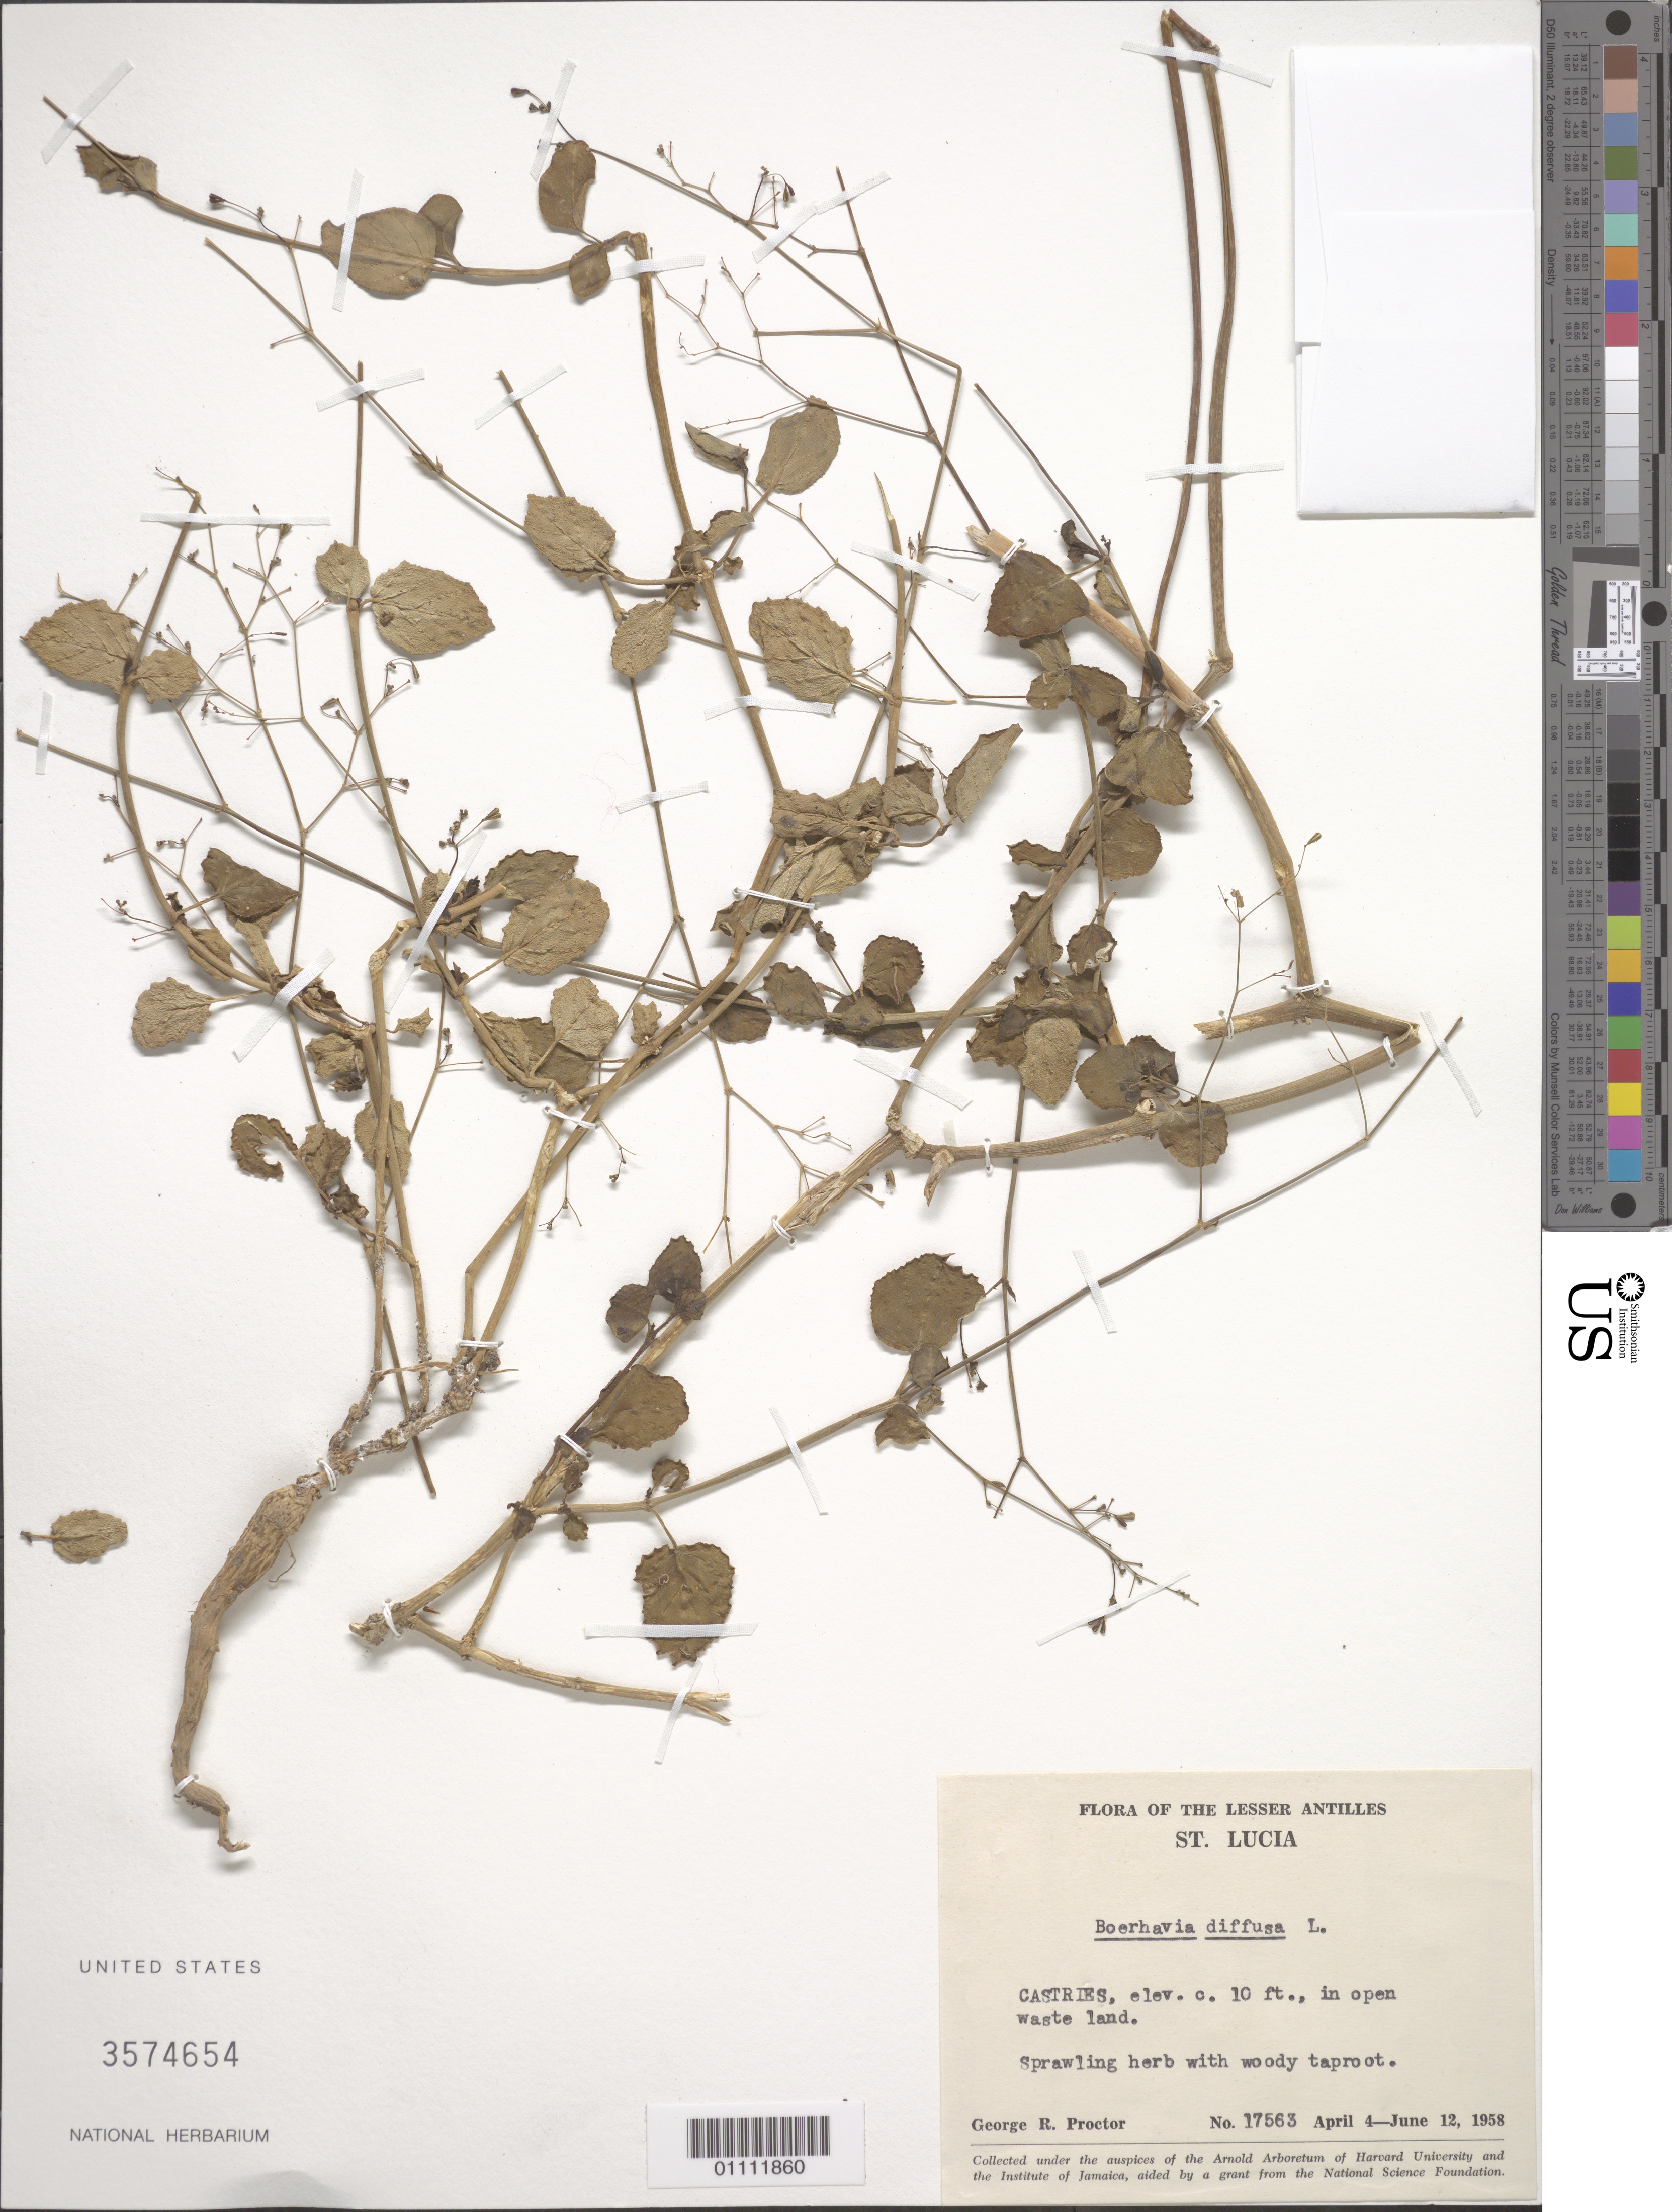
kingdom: Plantae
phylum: Tracheophyta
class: Magnoliopsida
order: Caryophyllales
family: Nyctaginaceae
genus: Boerhavia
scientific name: Boerhavia diffusa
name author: L.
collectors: G. R. Proctor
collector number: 17563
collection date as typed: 04 Apr 1958 to 12 Jun 1958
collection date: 1958-04-04/1958-06-12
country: St. Lucia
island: St. Lucia I.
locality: Castries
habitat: In open waste land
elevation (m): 3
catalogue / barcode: US 3574654